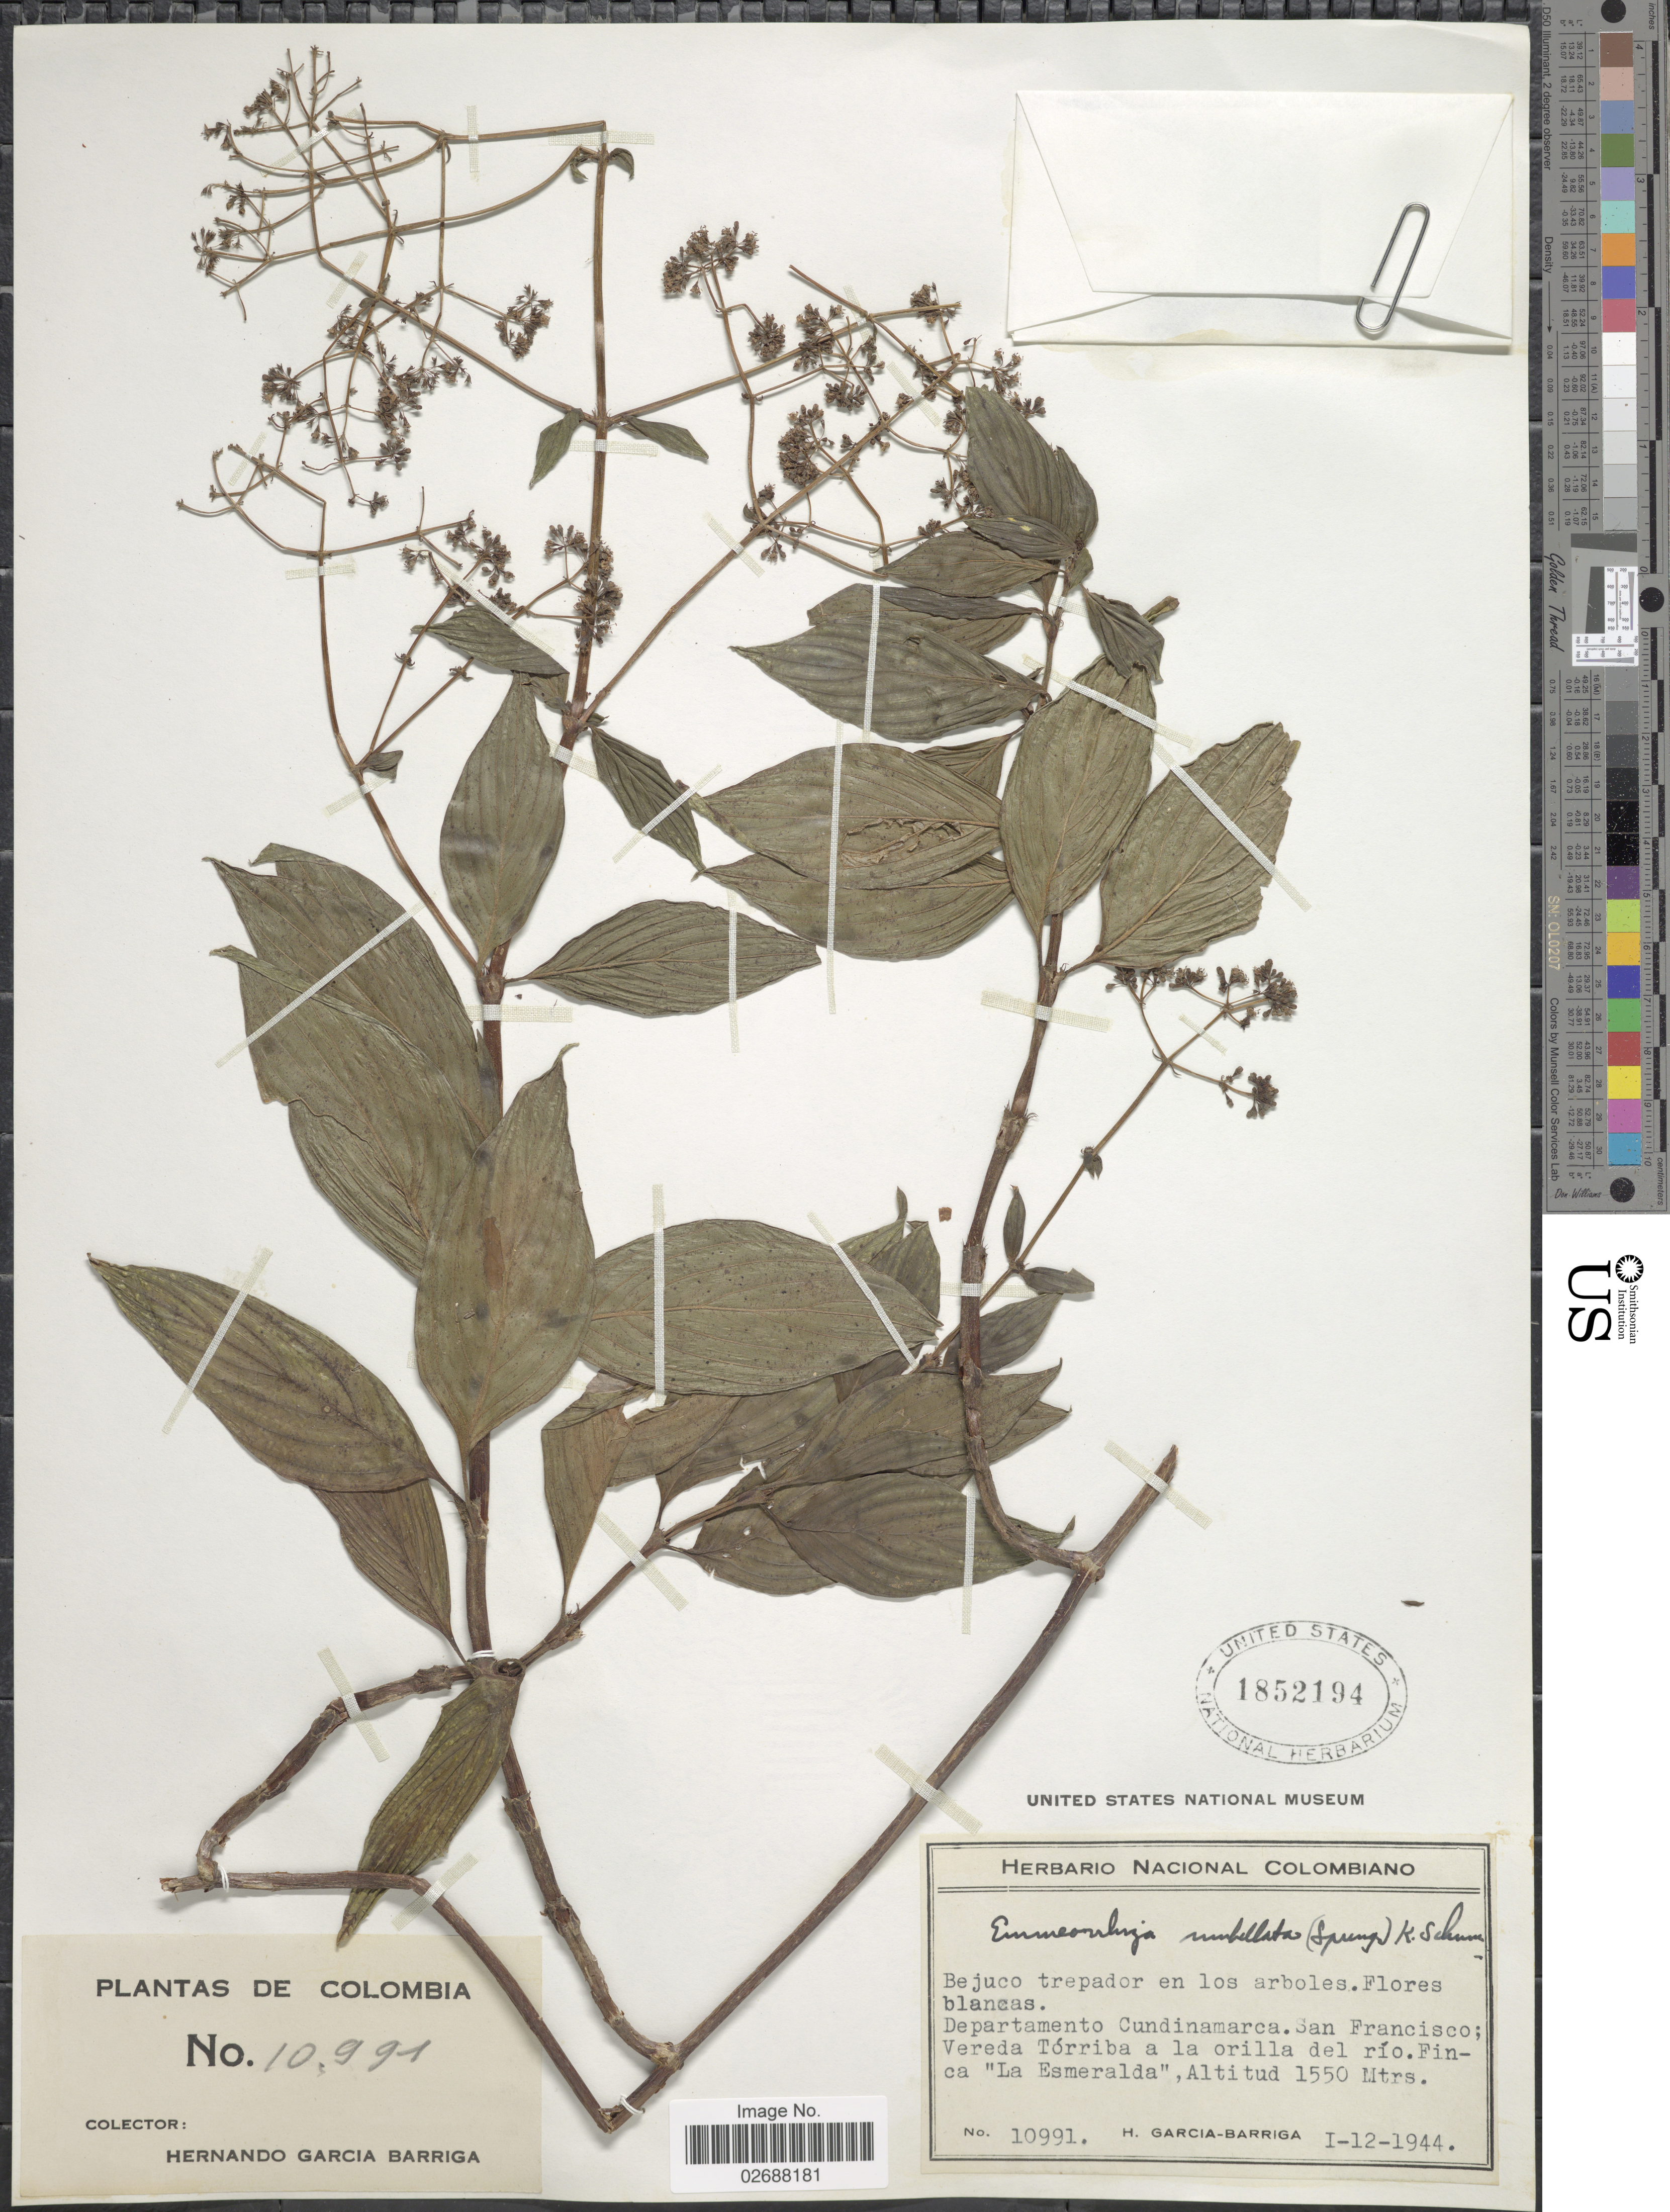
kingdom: Plantae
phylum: Tracheophyta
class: Magnoliopsida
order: Gentianales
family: Rubiaceae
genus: Emmeorhiza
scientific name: Emmeorhiza umbellata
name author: (Spreng.) K. Schum.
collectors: H. García Barriga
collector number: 10991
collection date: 1944-01-12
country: Colombia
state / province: Cundinamarca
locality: San Francisco; Vereda Torriba à la orilla del rio. Finca "La Esmeralda"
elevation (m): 1550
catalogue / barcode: US 1852194